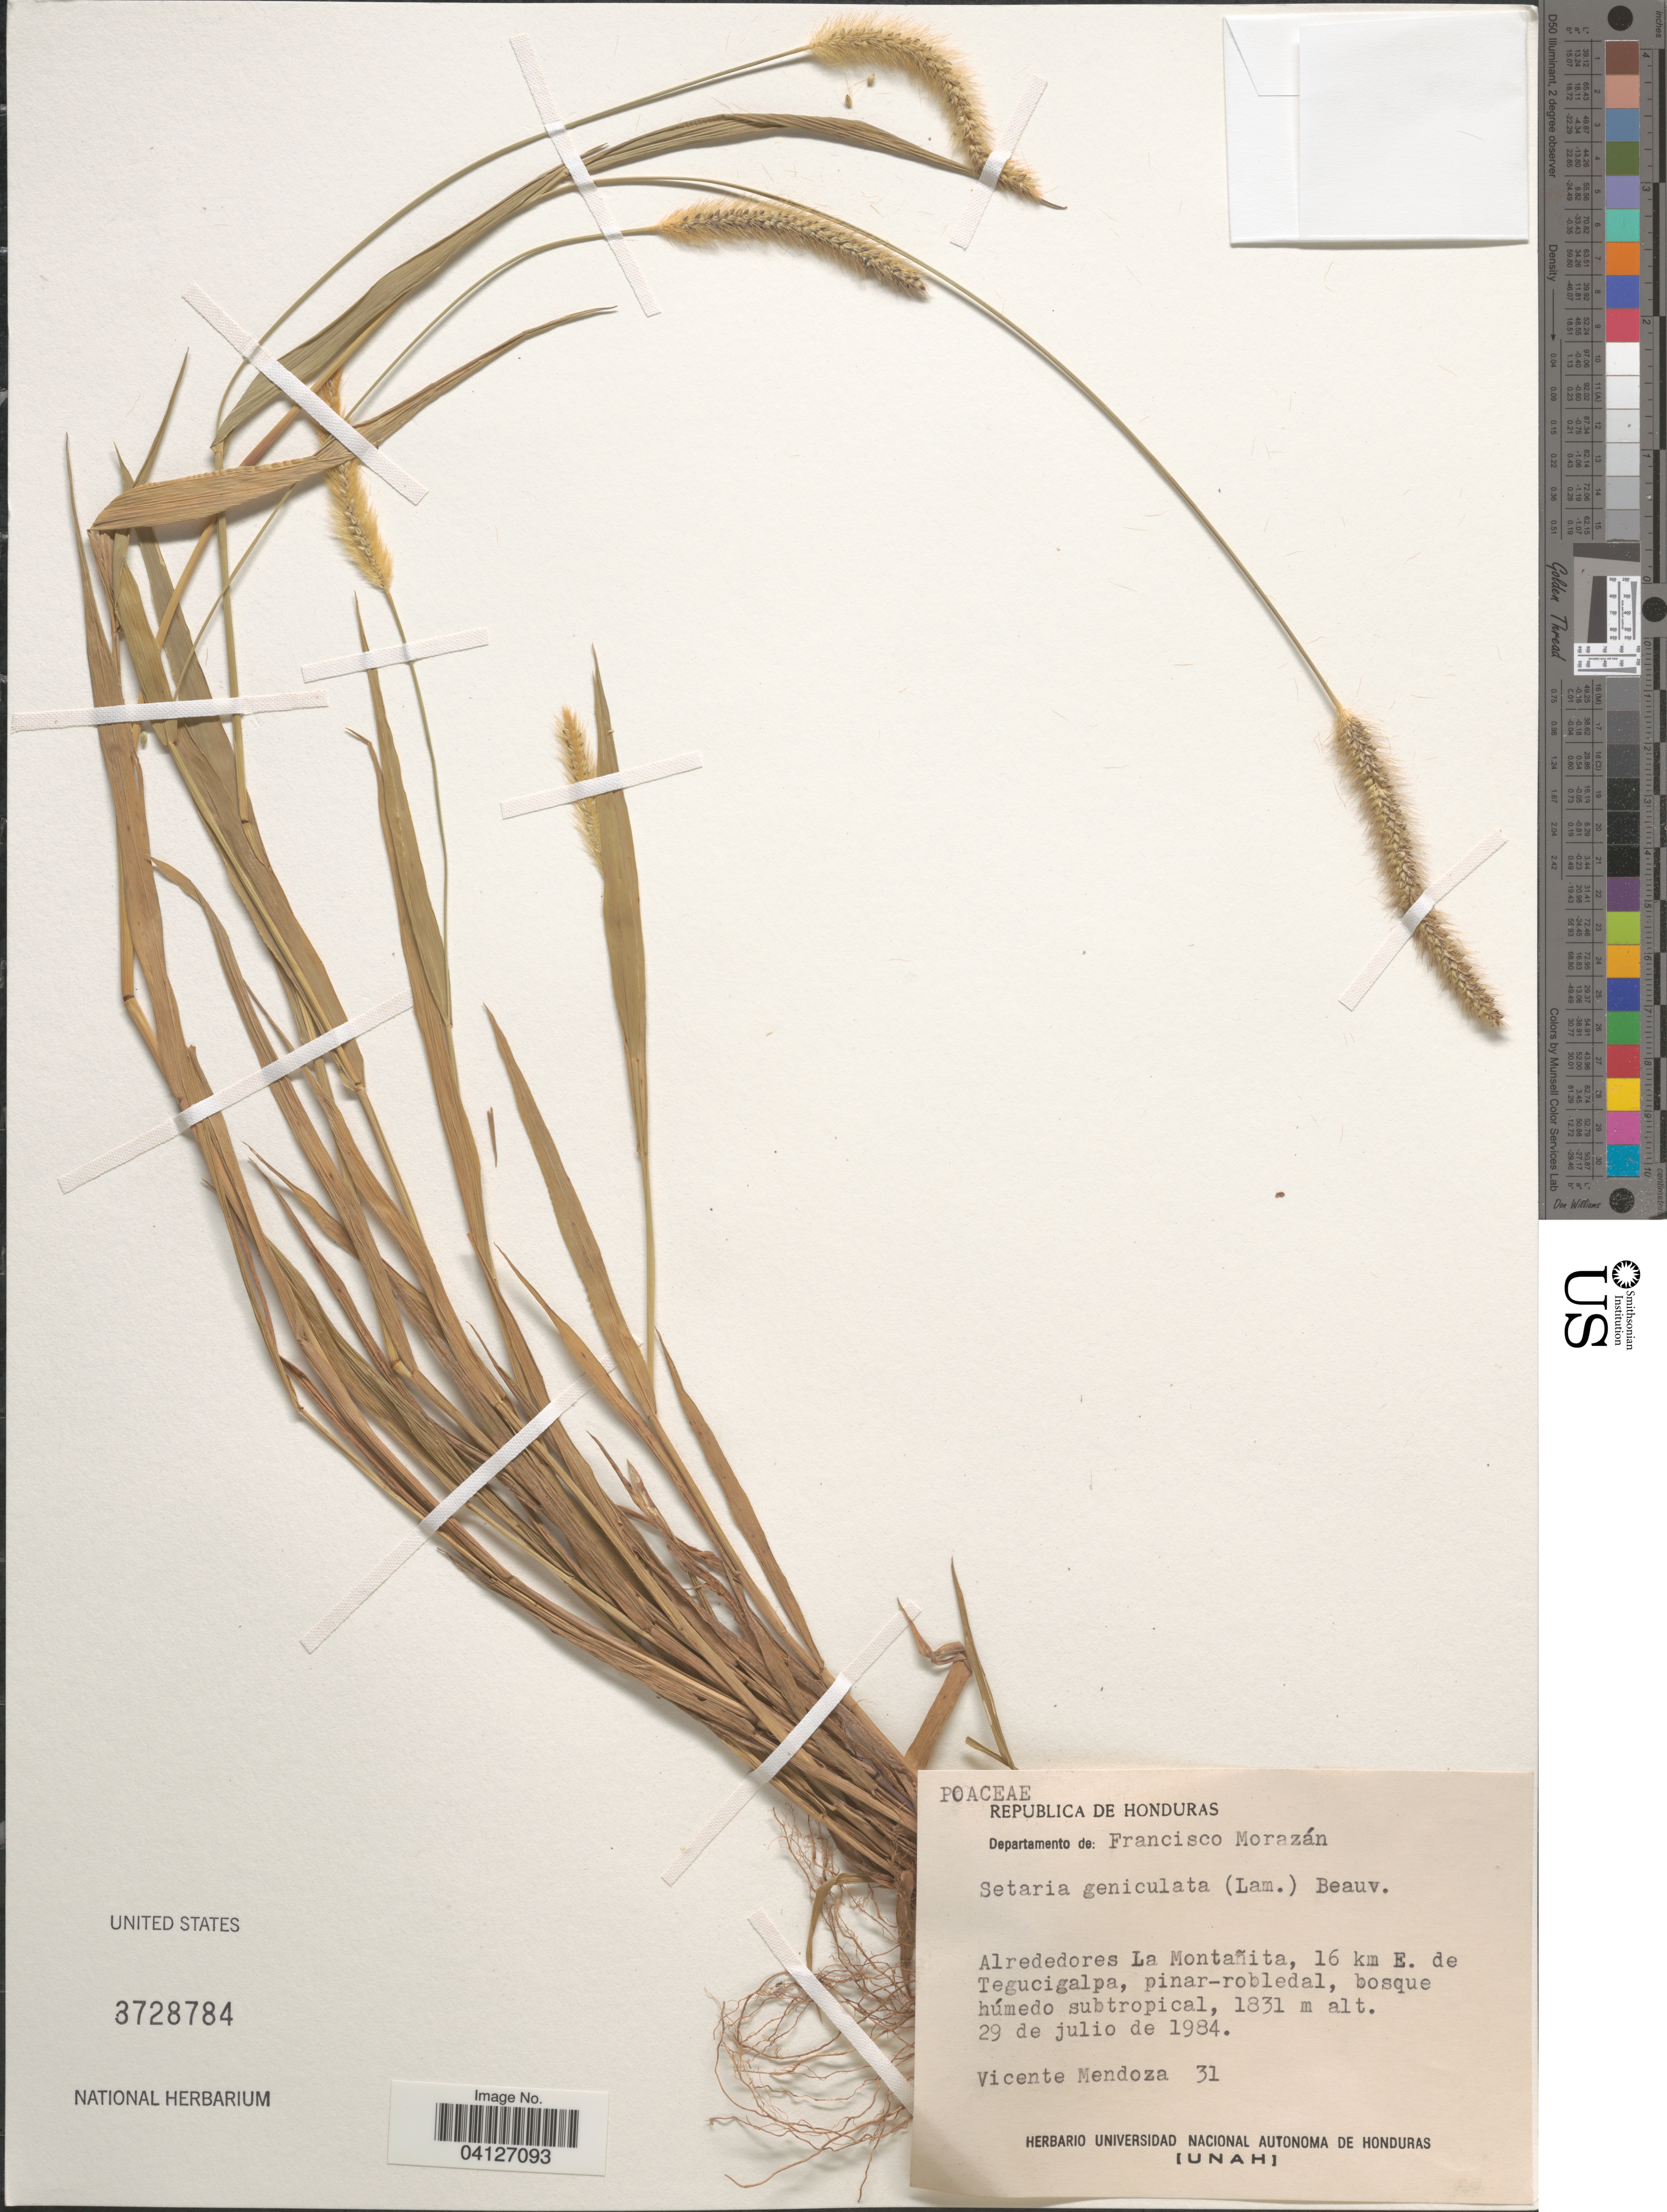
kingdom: Plantae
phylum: Tracheophyta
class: Liliopsida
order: Poales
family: Poaceae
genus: Setaria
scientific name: Setaria geniculata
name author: P. Beauv.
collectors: V. Mendoza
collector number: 31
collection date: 1984-07-29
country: Honduras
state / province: Fco. Morazán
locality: Republica de Honduras. Departamento de: Francisco Morazán. Alrededores La Montañita, 16 km E. de Tegucigalpa.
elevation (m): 1831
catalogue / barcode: US 3728784